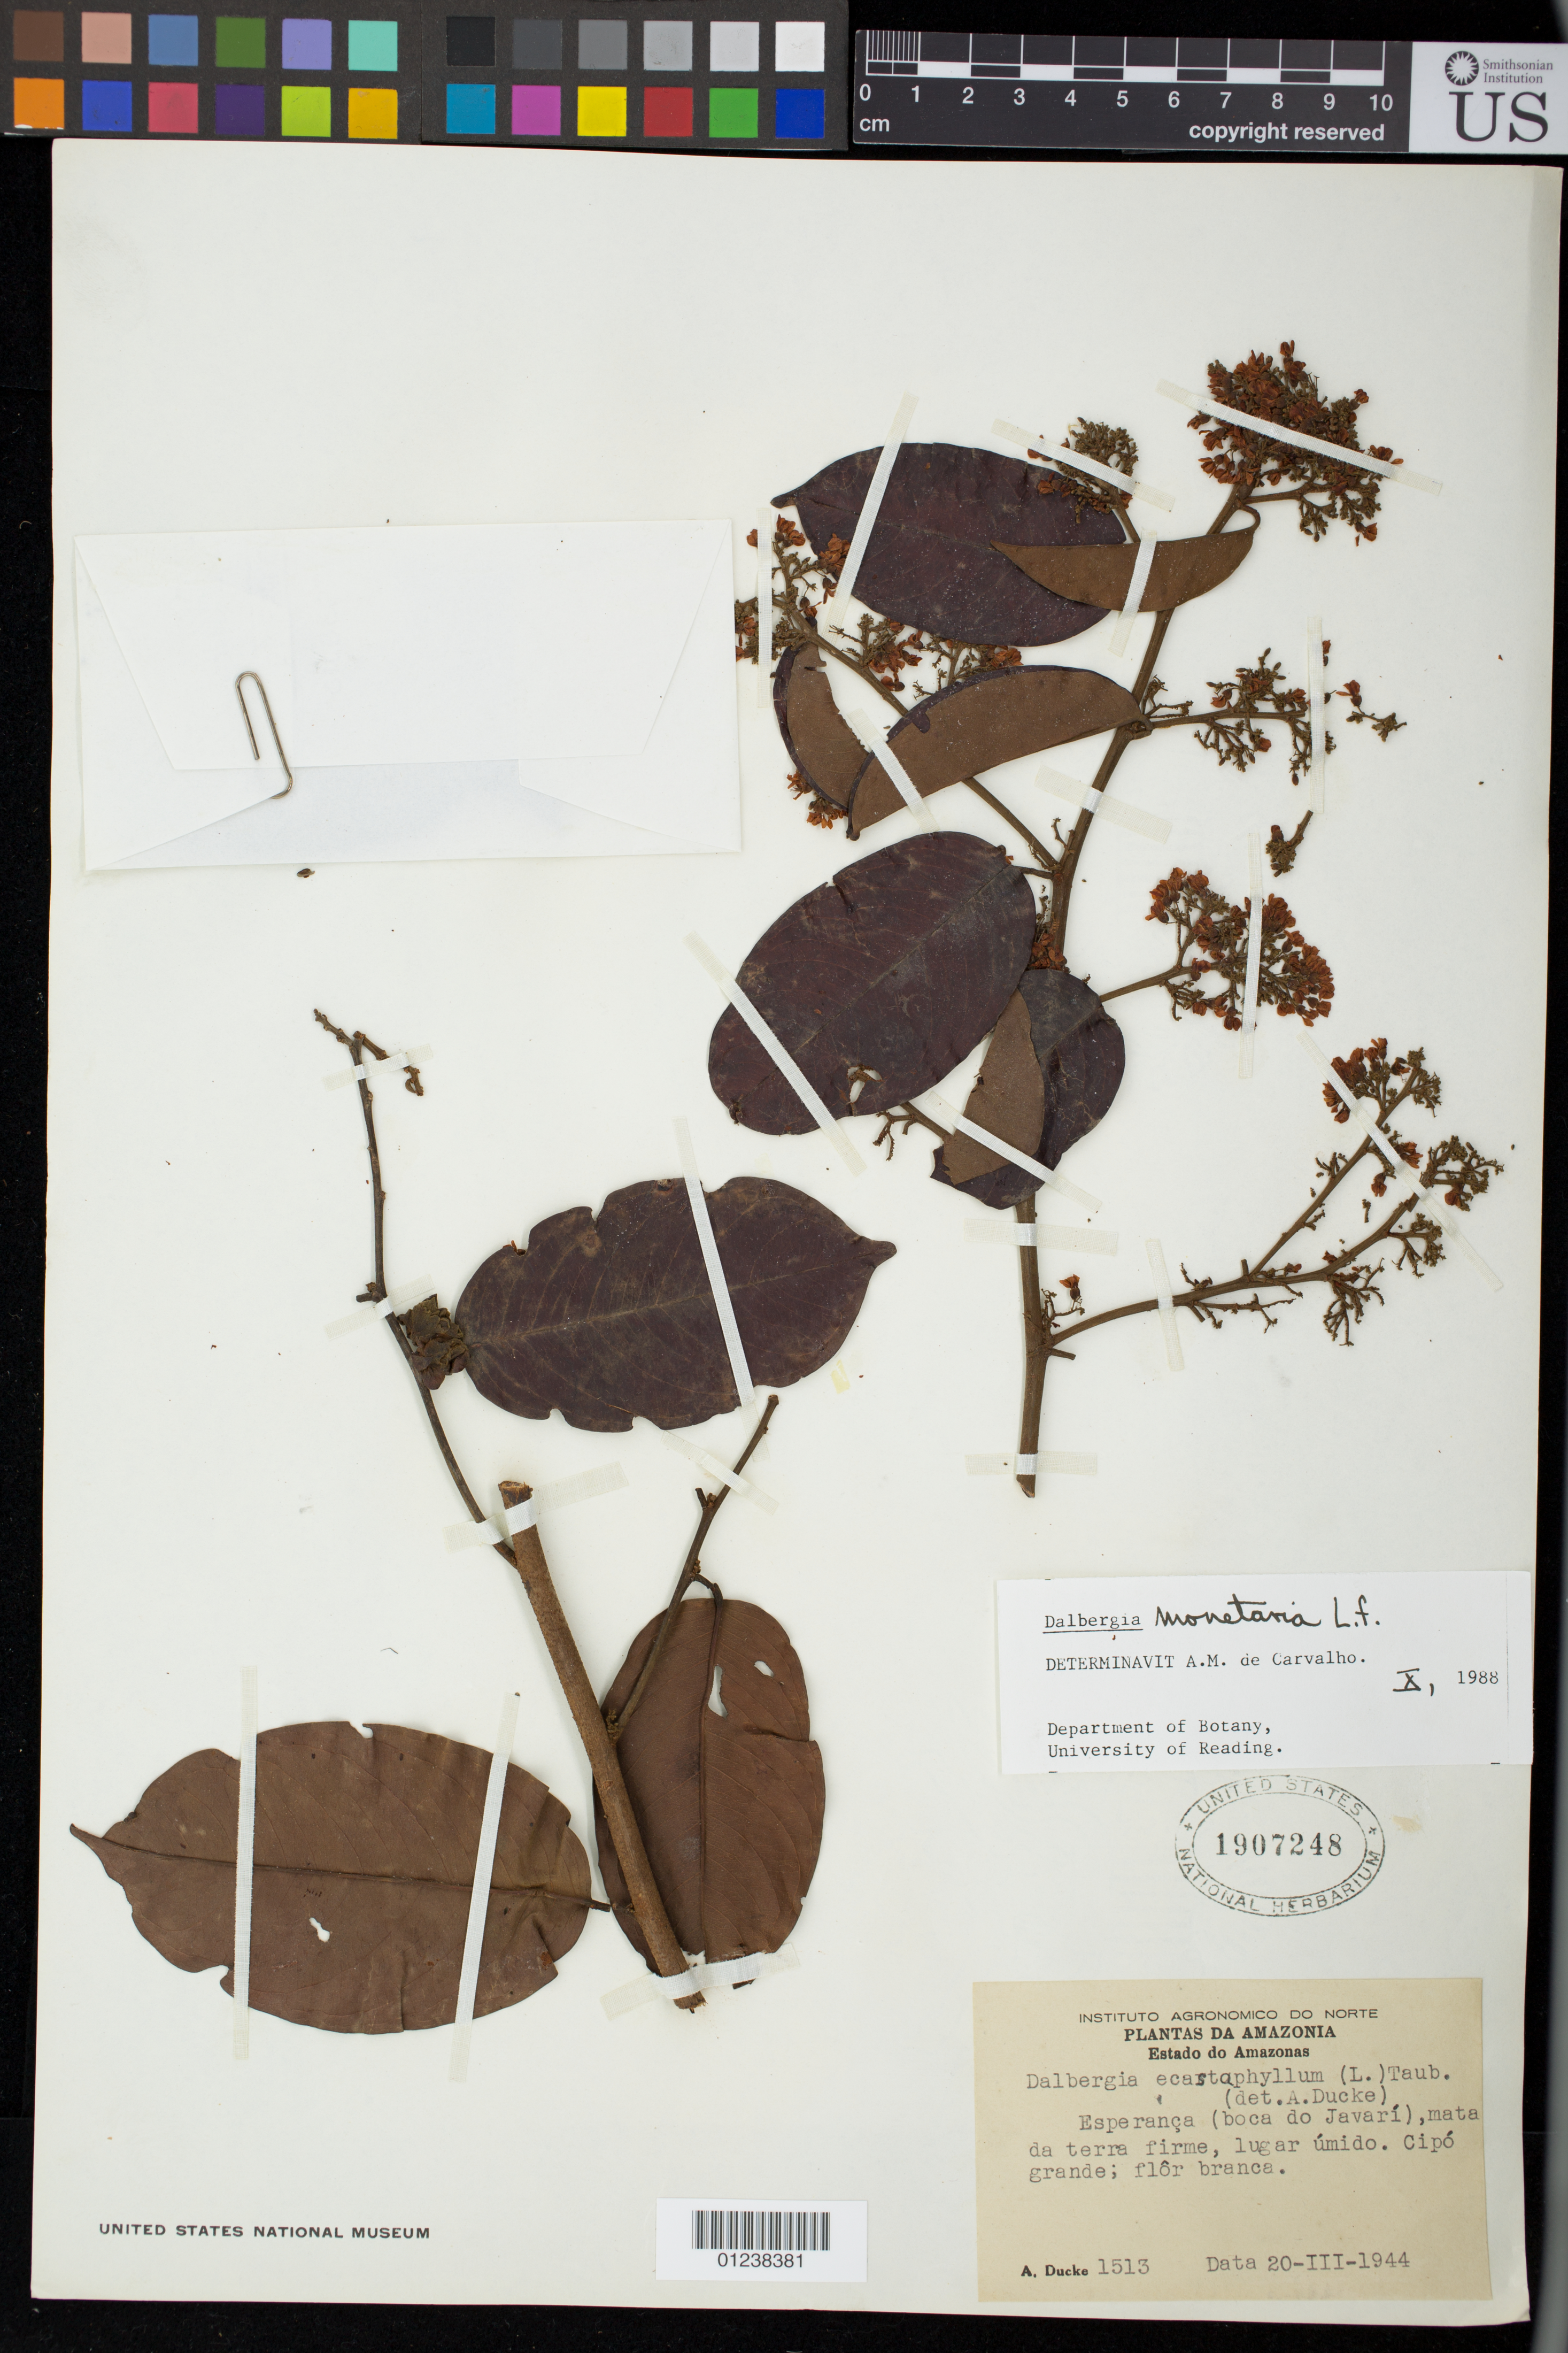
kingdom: Plantae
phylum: Tracheophyta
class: Magnoliopsida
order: Fabales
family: Fabaceae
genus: Dalbergia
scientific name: Dalbergia monetaria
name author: L. f.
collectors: A. Ducke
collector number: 1513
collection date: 1944-03-20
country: Brazil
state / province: Amazonas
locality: Esperanza (boca do Javari)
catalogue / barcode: US 1907248